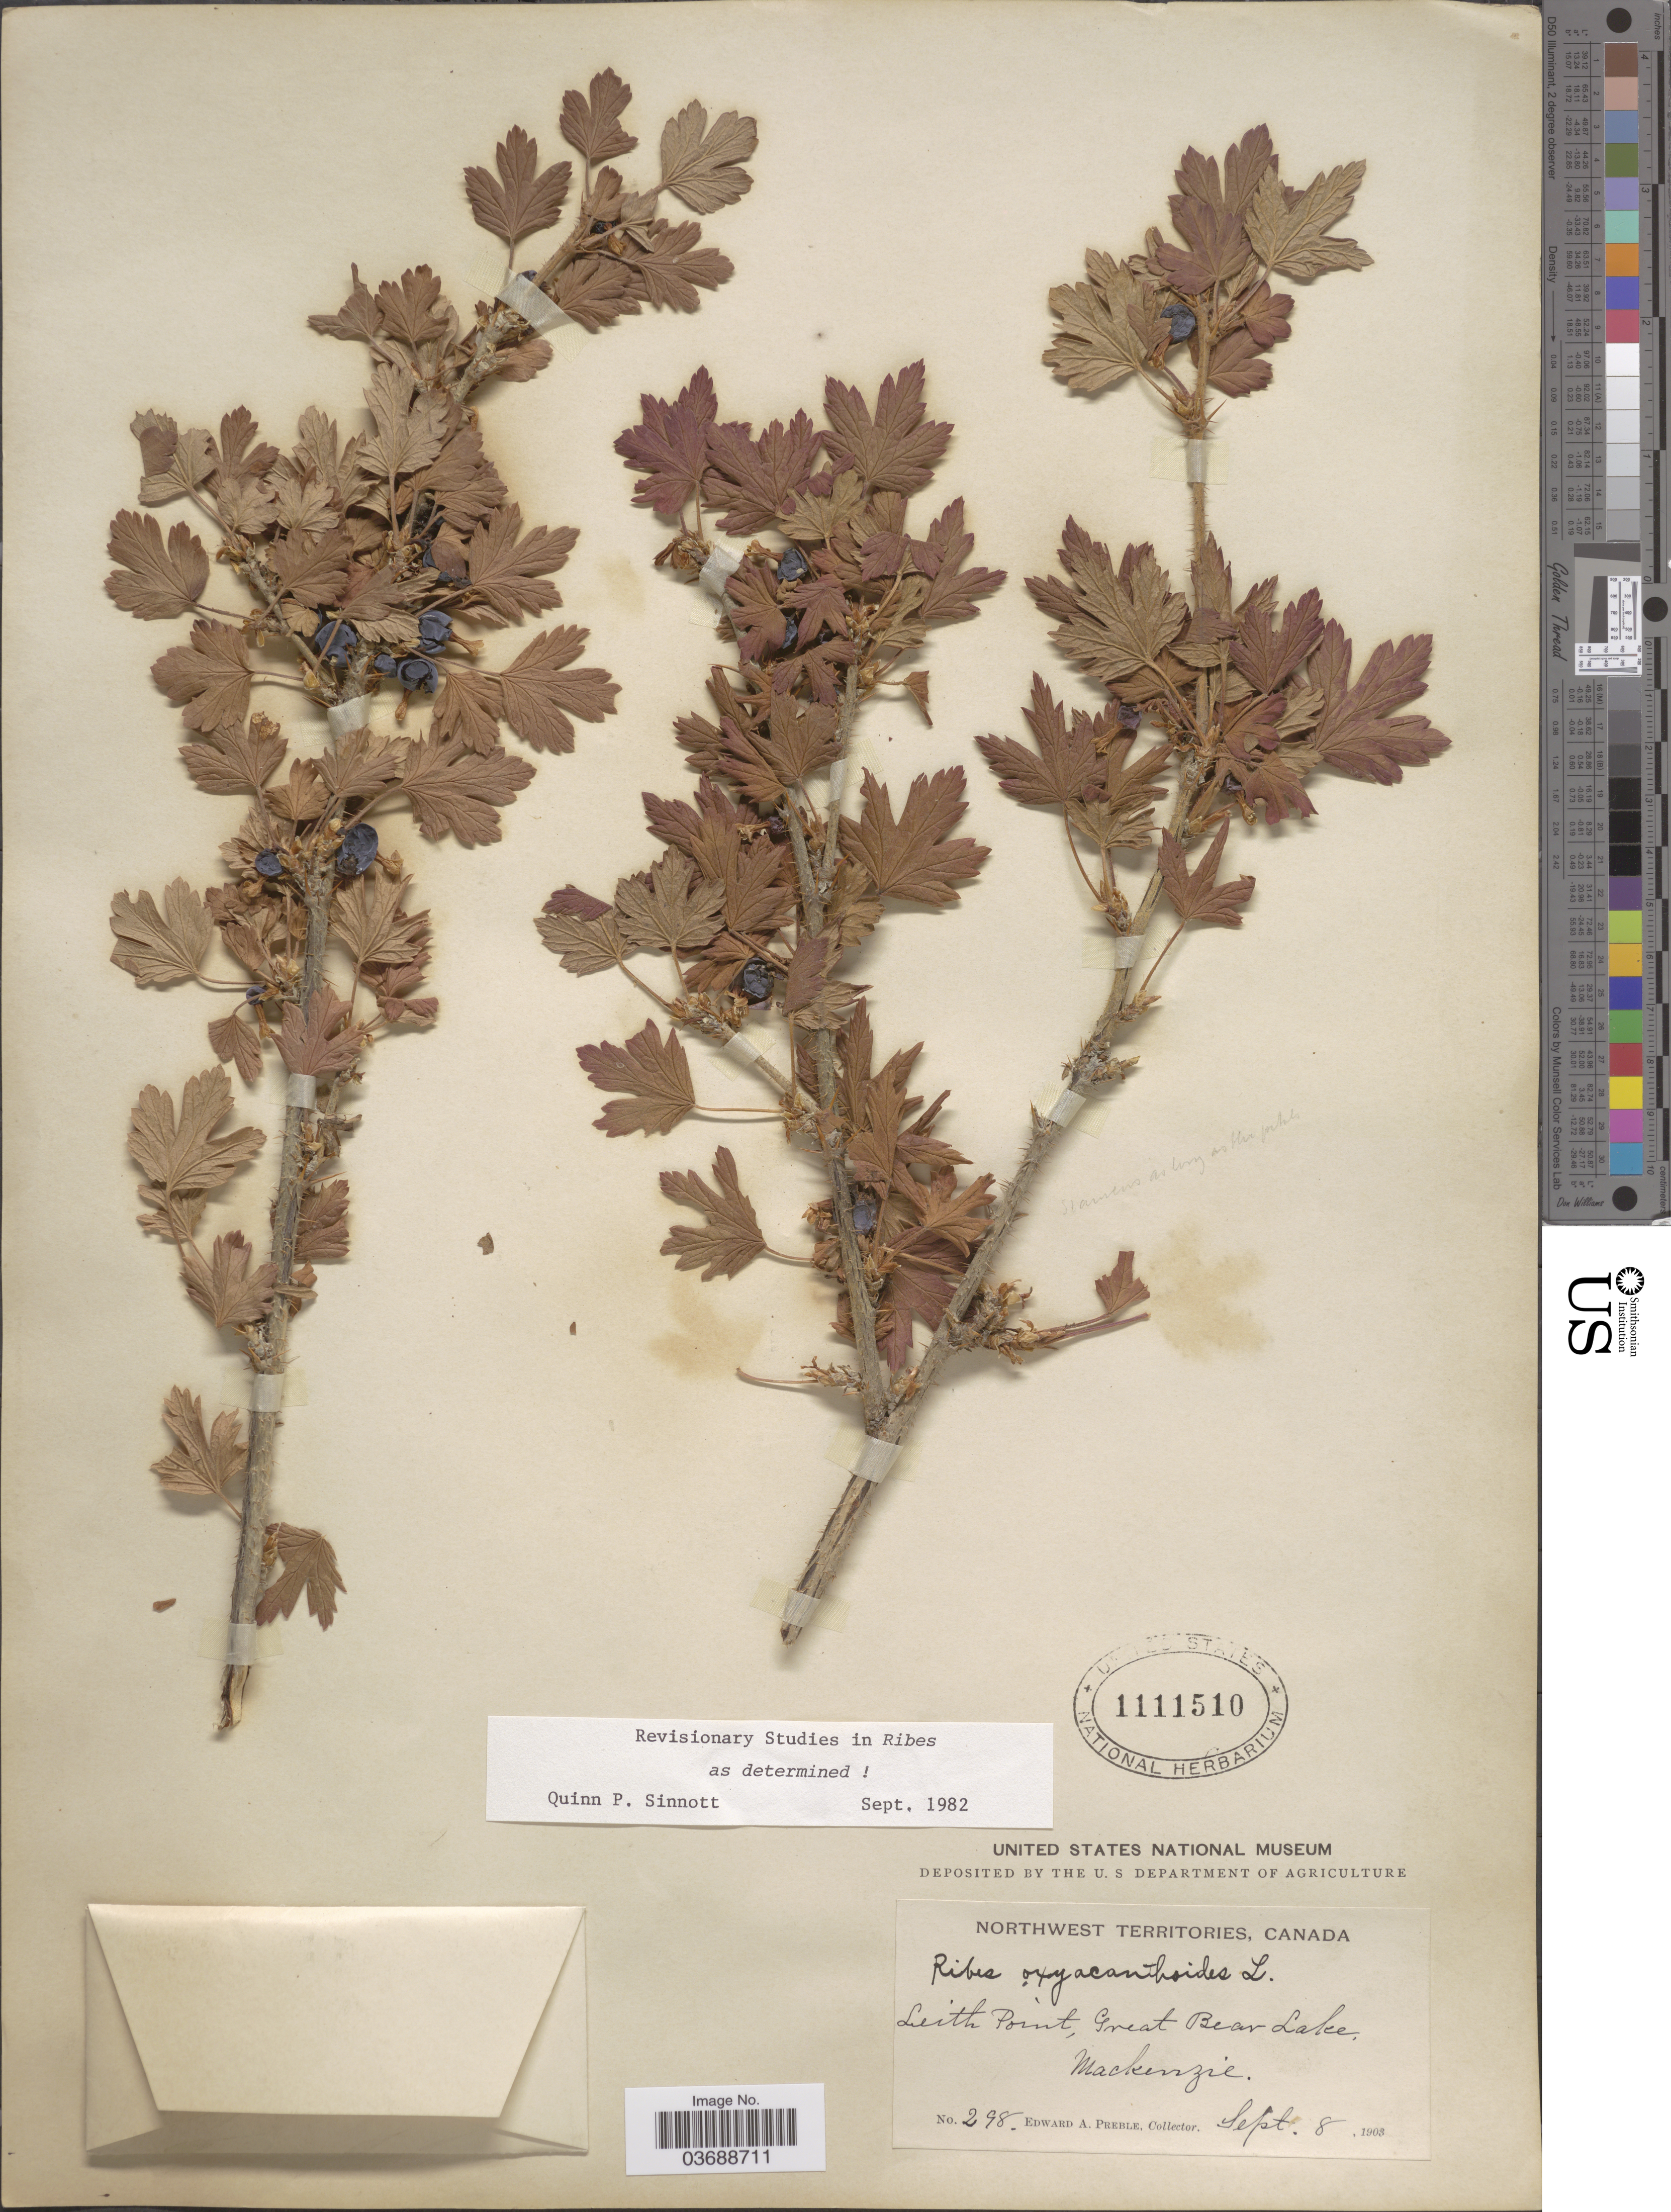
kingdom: Plantae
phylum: Tracheophyta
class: Magnoliopsida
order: Saxifragales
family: Grossulariaceae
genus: Ribes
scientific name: Ribes oxyacanthoides subsp. oxyacanthoides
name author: L.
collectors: E. Preble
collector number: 298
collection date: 1903-09-08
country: Canada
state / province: Northwest Territories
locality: Leith Point, great Bear Lake, Mackenzie.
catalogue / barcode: US 1111510